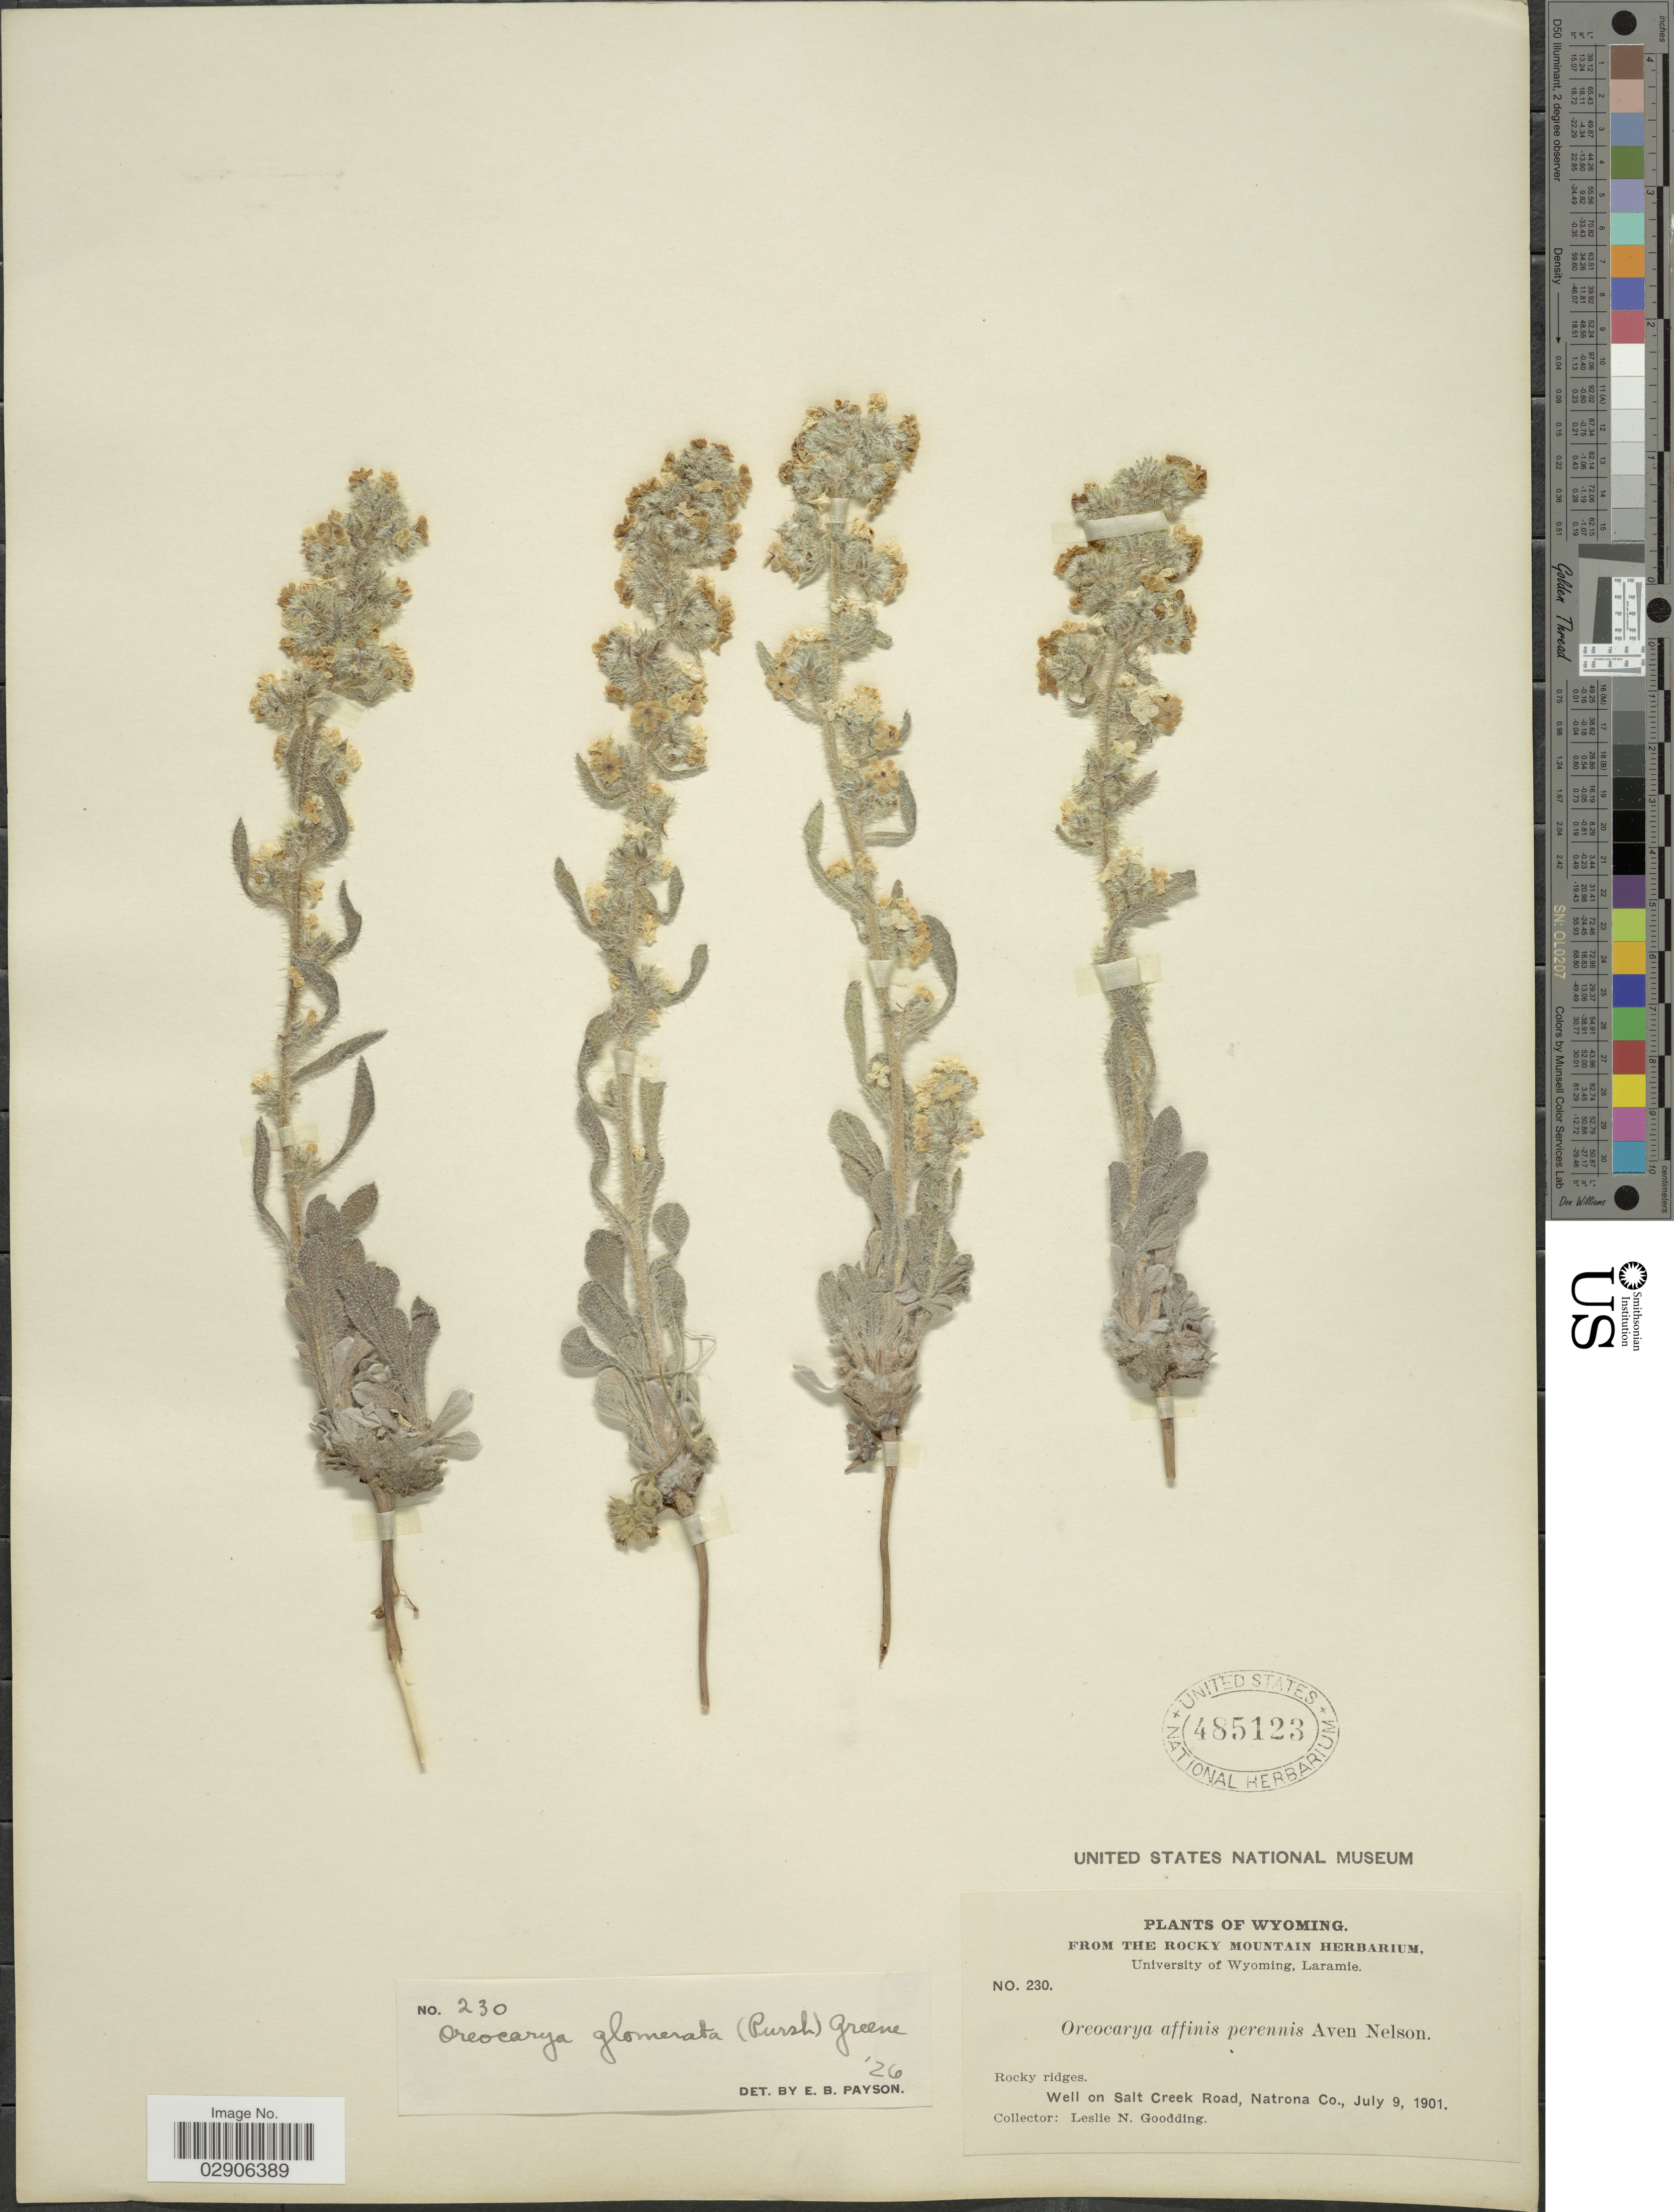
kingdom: Plantae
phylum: Tracheophyta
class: Magnoliopsida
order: Boraginales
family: Boraginaceae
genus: Cryptantha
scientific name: Cryptantha glomerata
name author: (G. Don) Lehm.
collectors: L. N. Goodding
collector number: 230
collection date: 1901-07-09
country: United States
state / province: Wyoming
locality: Well on Salt Creek Road, Natrona Co.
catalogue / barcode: US 485123